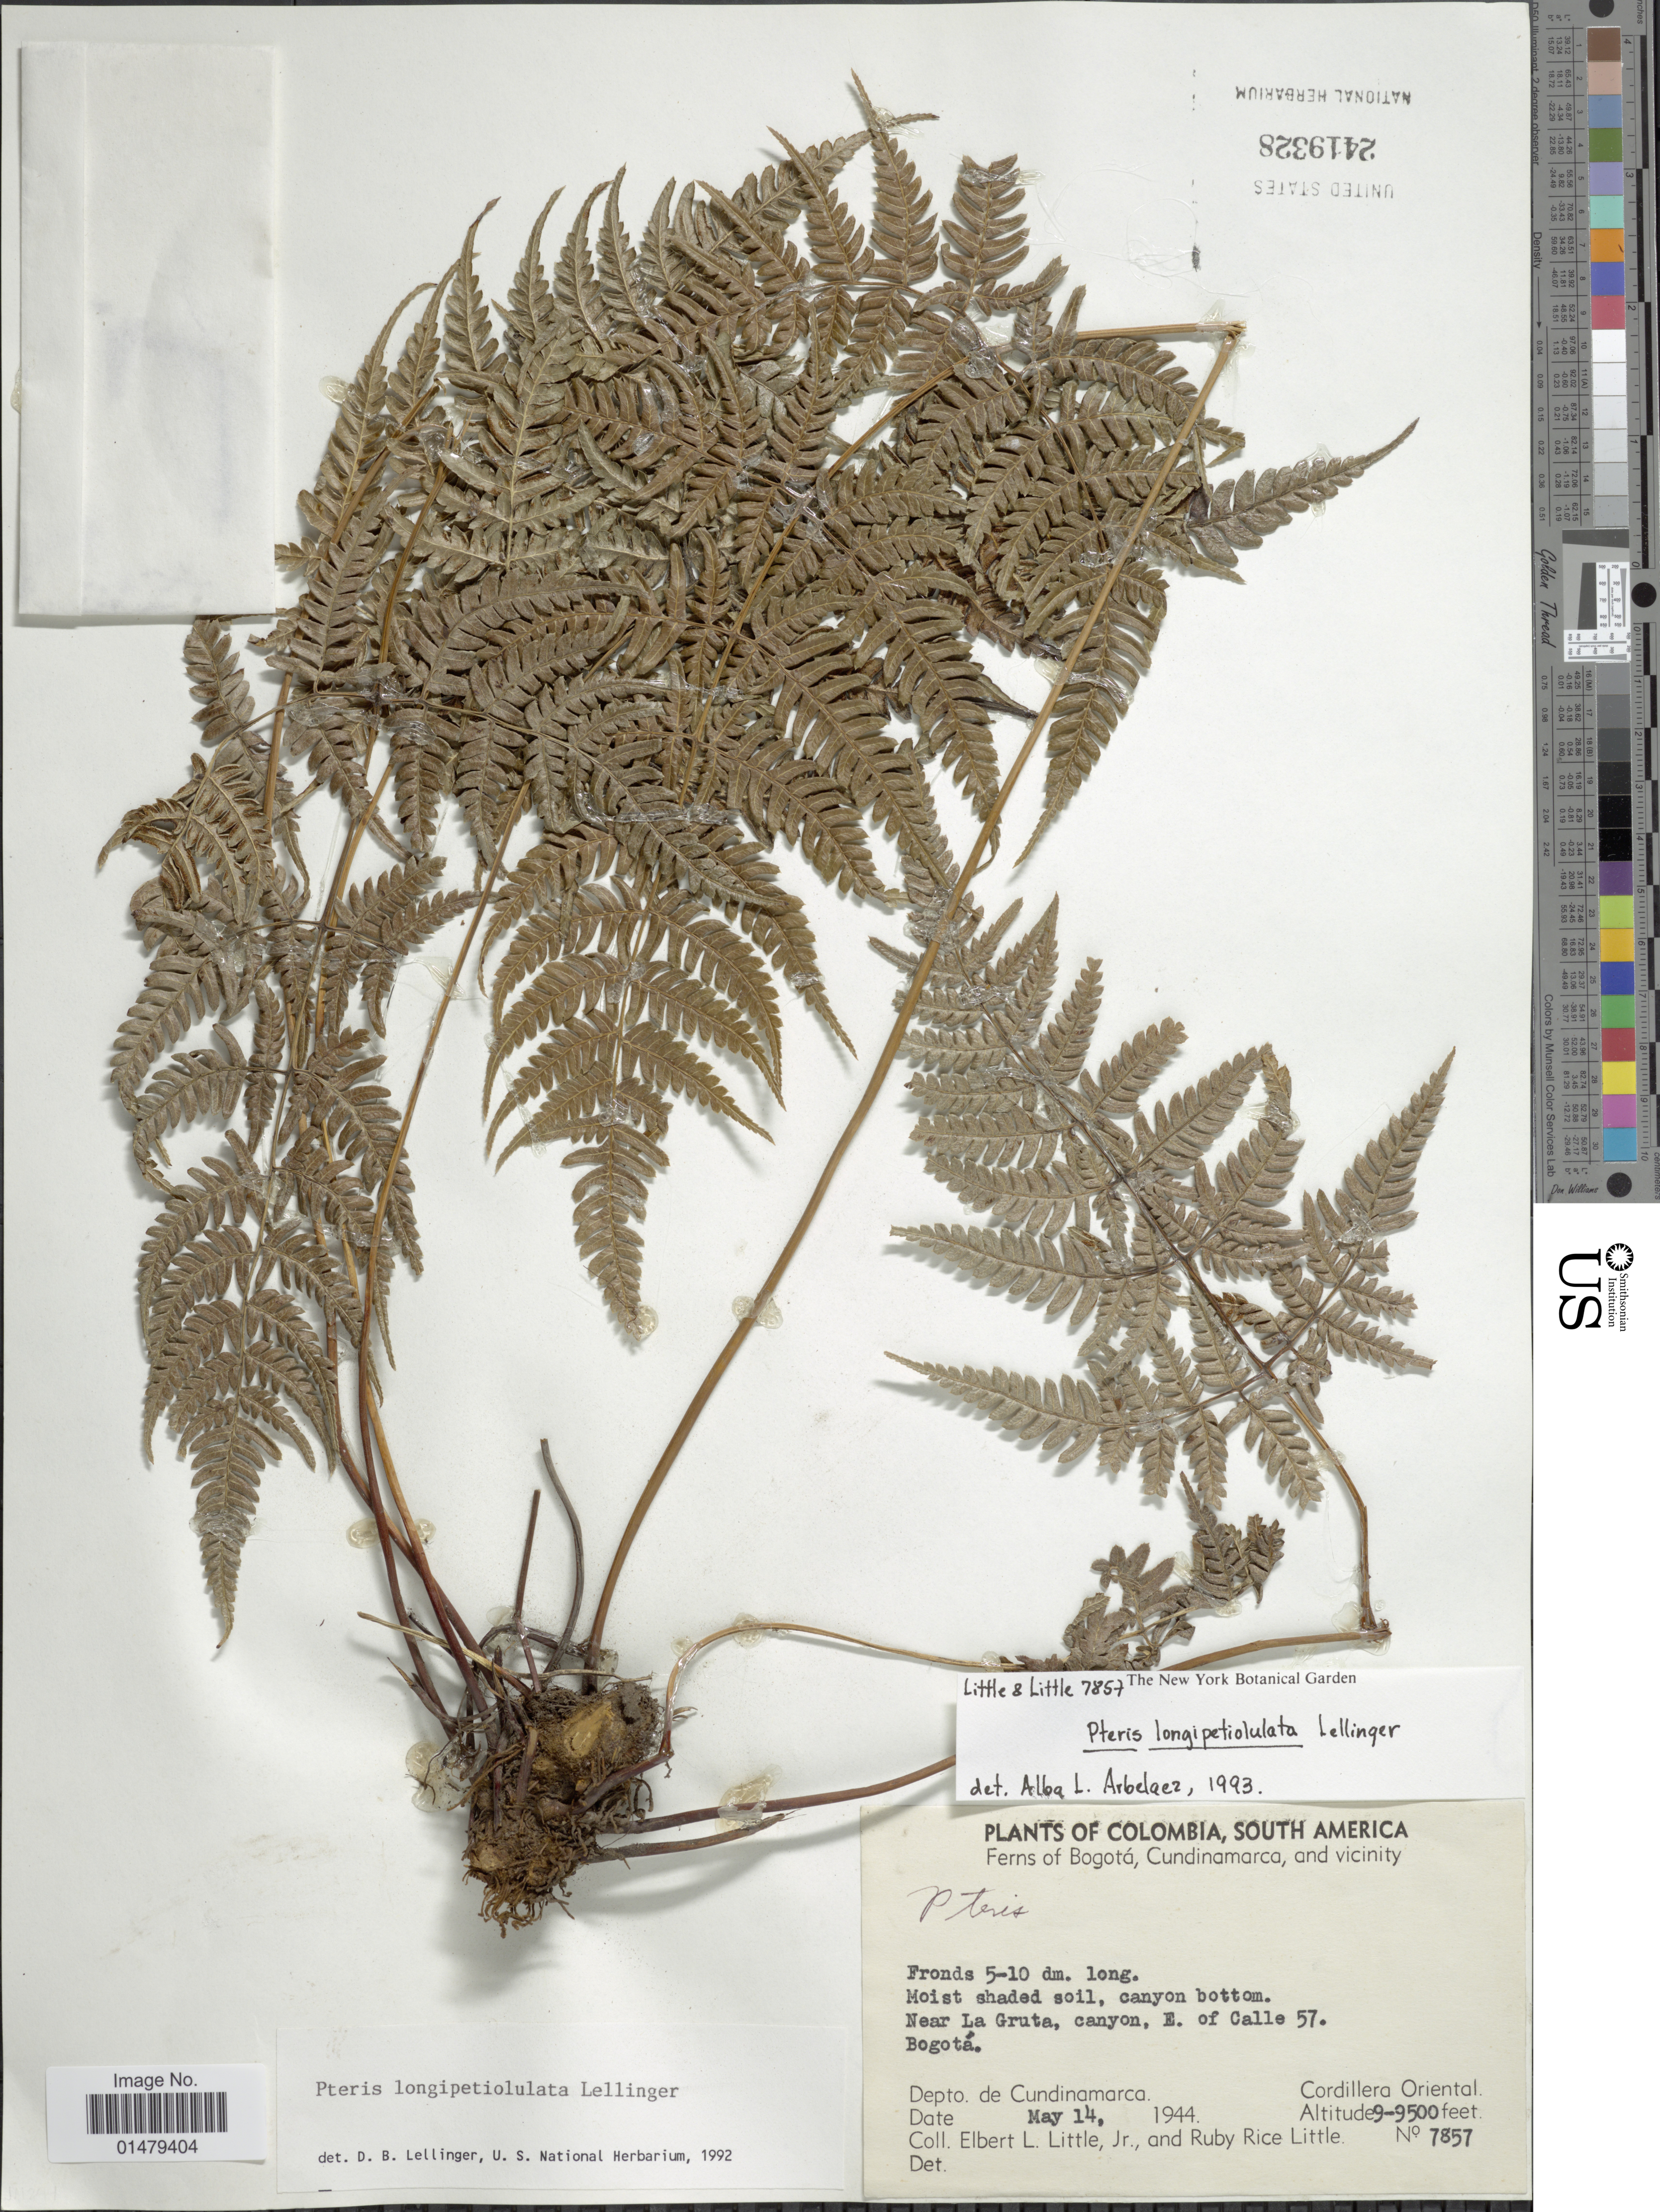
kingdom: Plantae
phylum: Tracheophyta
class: Polypodiopsida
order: Polypodiales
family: Pteridaceae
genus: Pteris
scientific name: Pteris longipetiololata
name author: Lellinger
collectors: E. L. Little & R. R. Little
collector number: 7857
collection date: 1944-05-14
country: Colombia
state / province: Cundinamarca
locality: Depto. de Cundinamarca. Cordillera Oriental. Near La Gruta, canyon, E. of Calle 57. Bogota.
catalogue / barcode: US 2419328